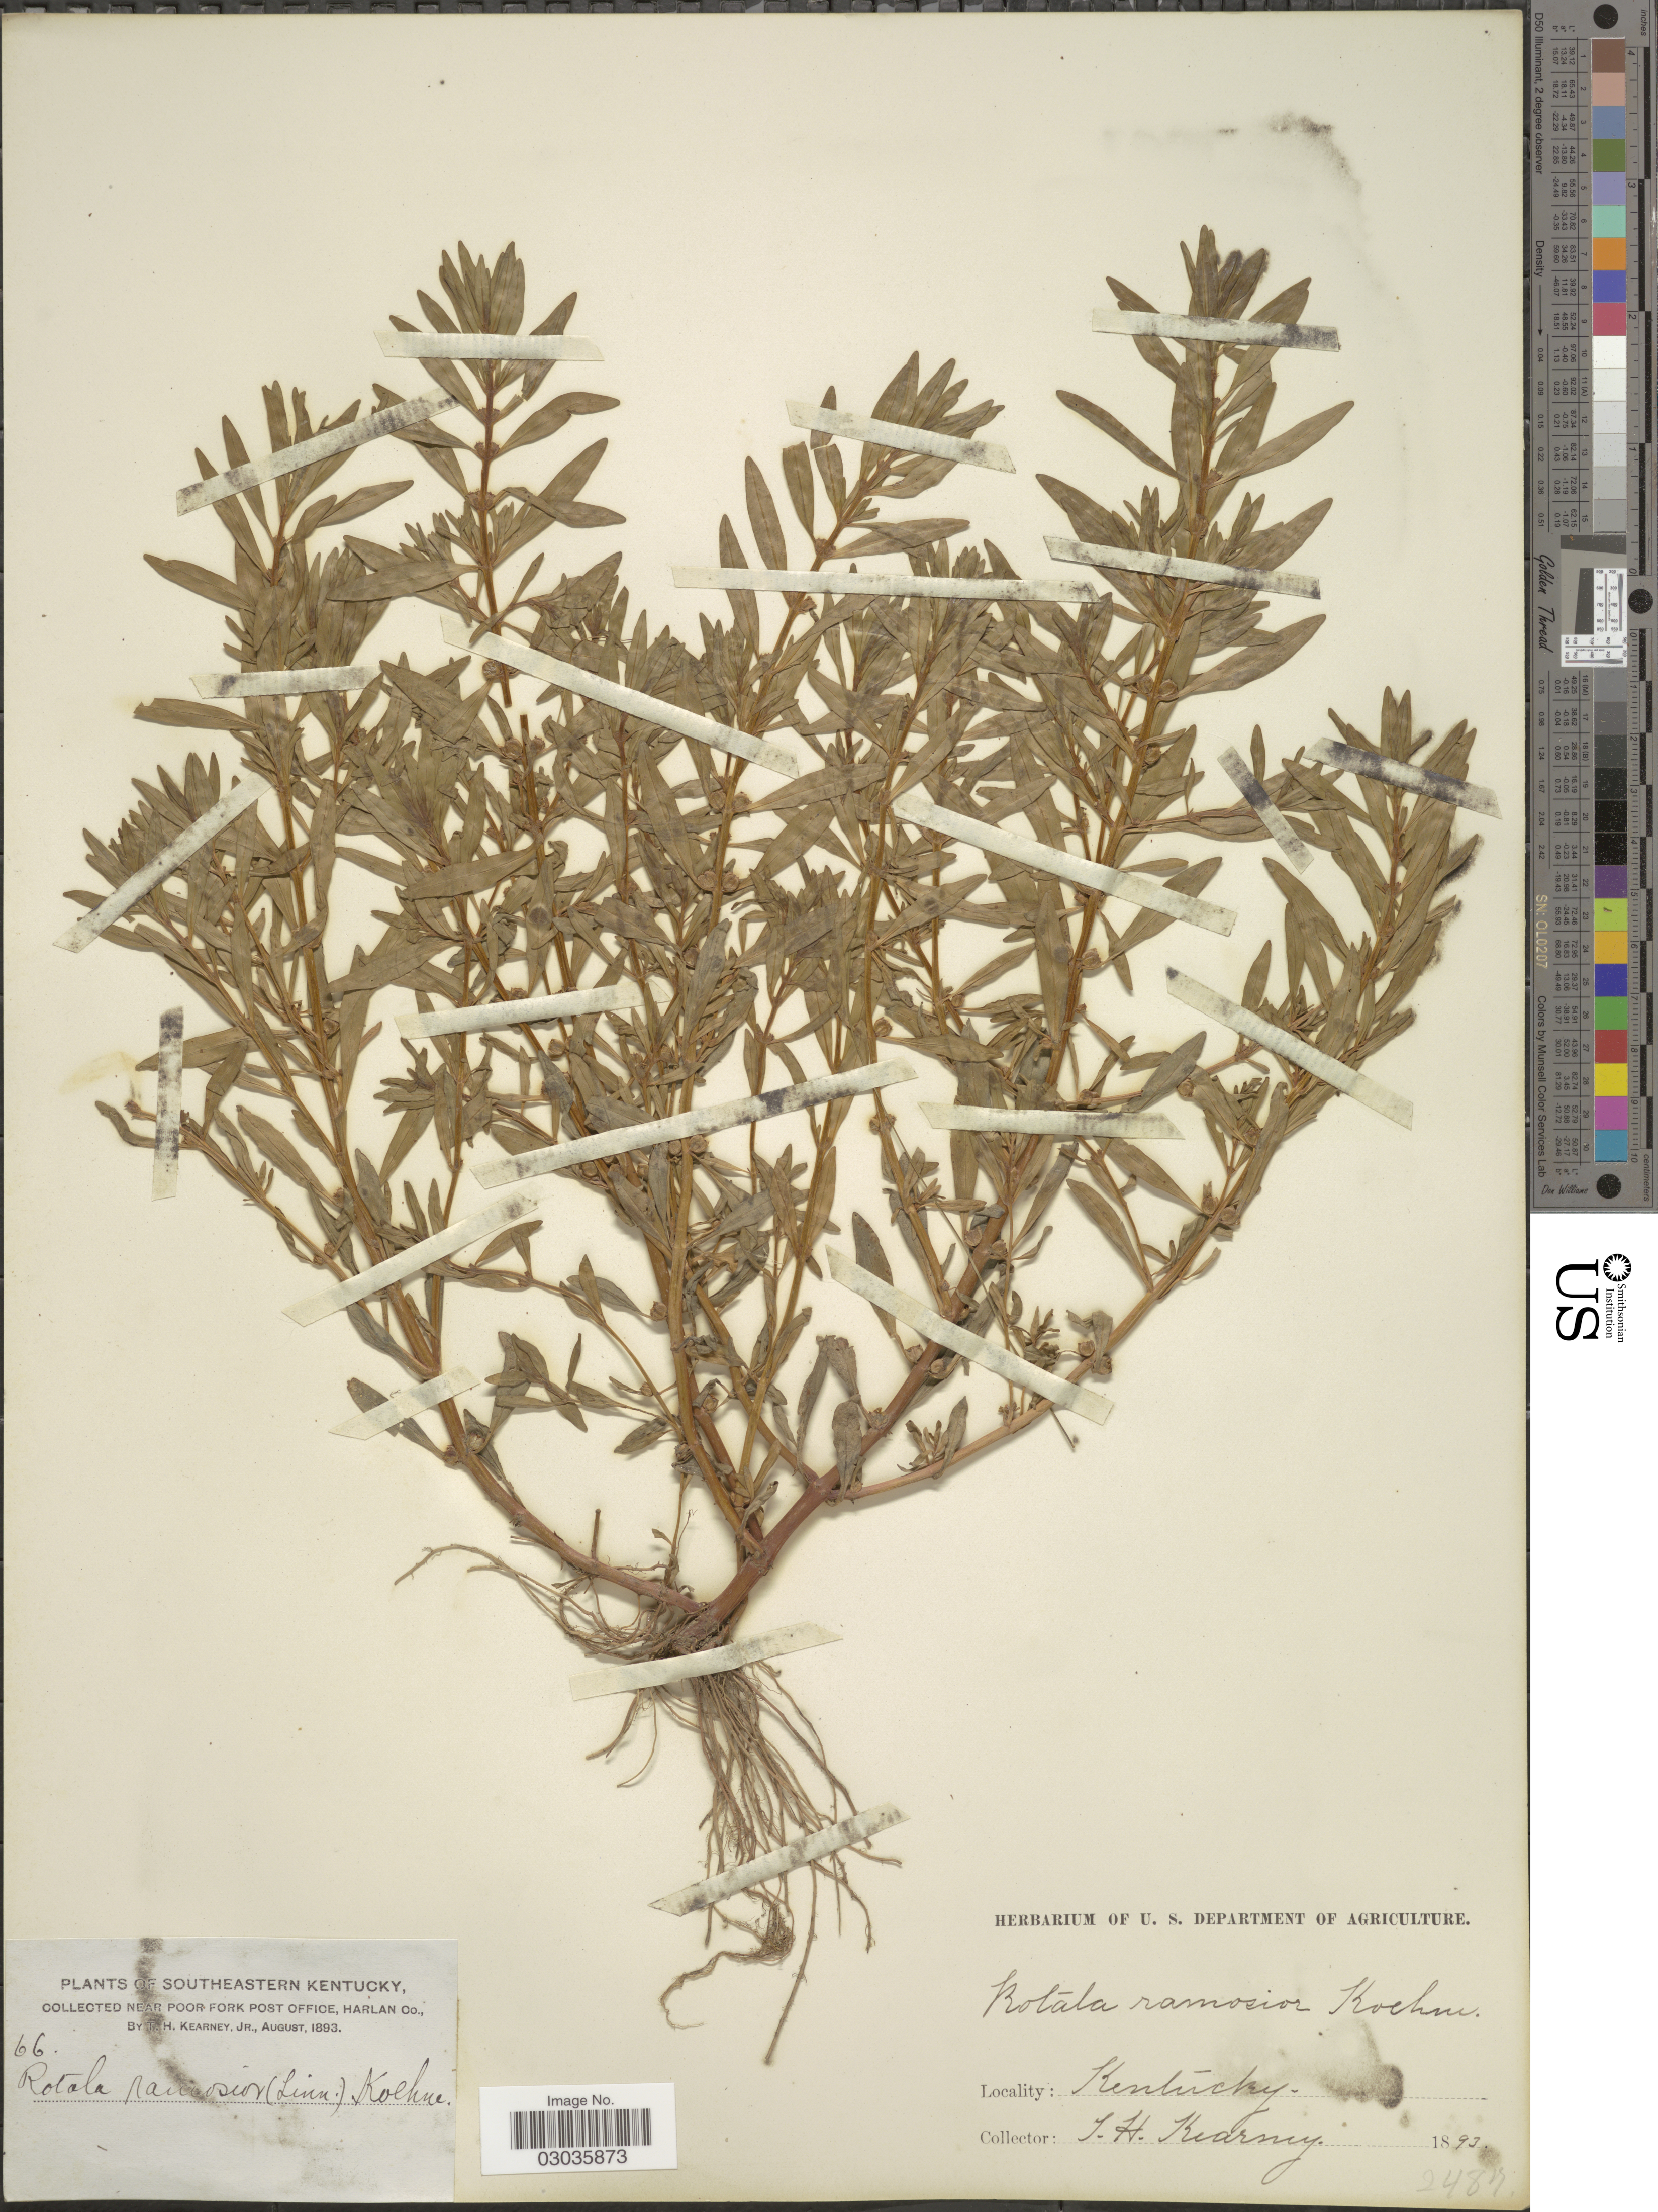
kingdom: Plantae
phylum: Tracheophyta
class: Magnoliopsida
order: Myrtales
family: Lythraceae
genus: Rotala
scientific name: Rotala ramosior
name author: (L.) Koehne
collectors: T. H. Kearney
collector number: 66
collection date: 1893-08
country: United States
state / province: Kentucky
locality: Southeastern Kentucky. Near Poor Fork Post Office, Harlan Co.